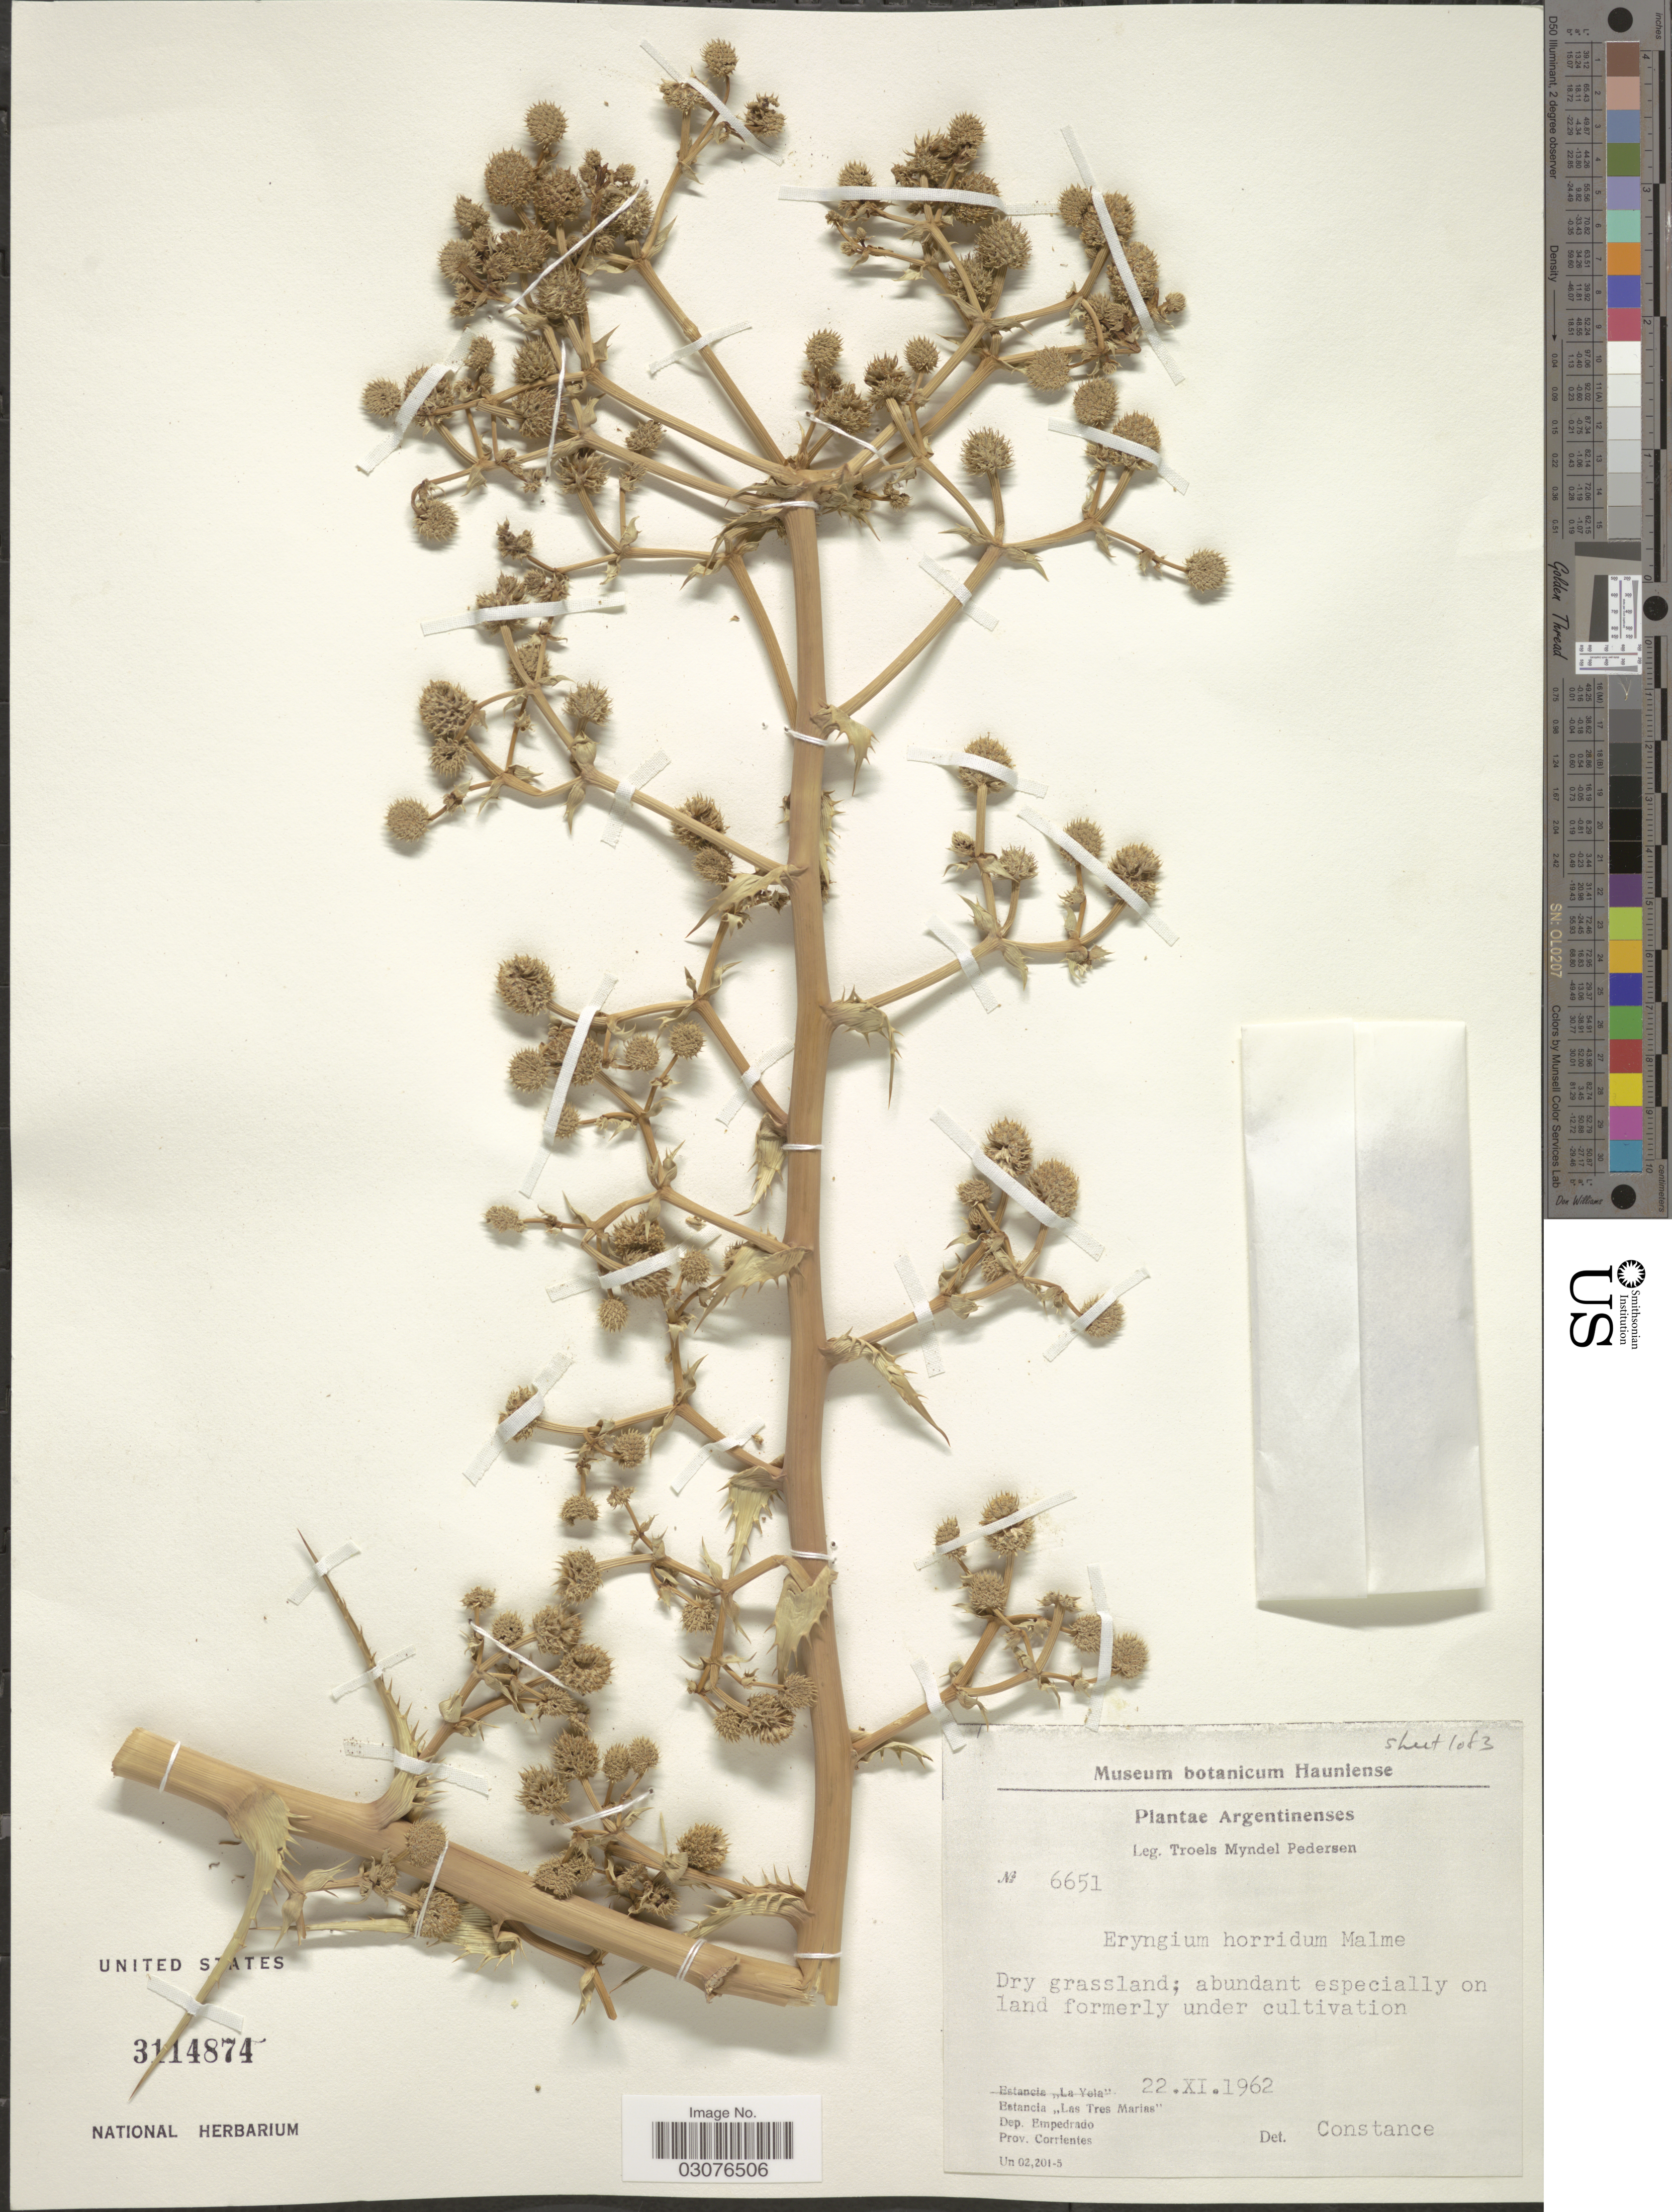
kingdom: Plantae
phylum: Tracheophyta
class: Magnoliopsida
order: Apiales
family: Apiaceae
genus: Eryngium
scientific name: Eryngium horridum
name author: Malme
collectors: T. Pederson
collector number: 6651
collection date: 1962-11-22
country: Argentina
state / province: Corrientes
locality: Estancia "Las Tres Marias". Dep. Empedrado.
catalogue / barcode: US 3114874